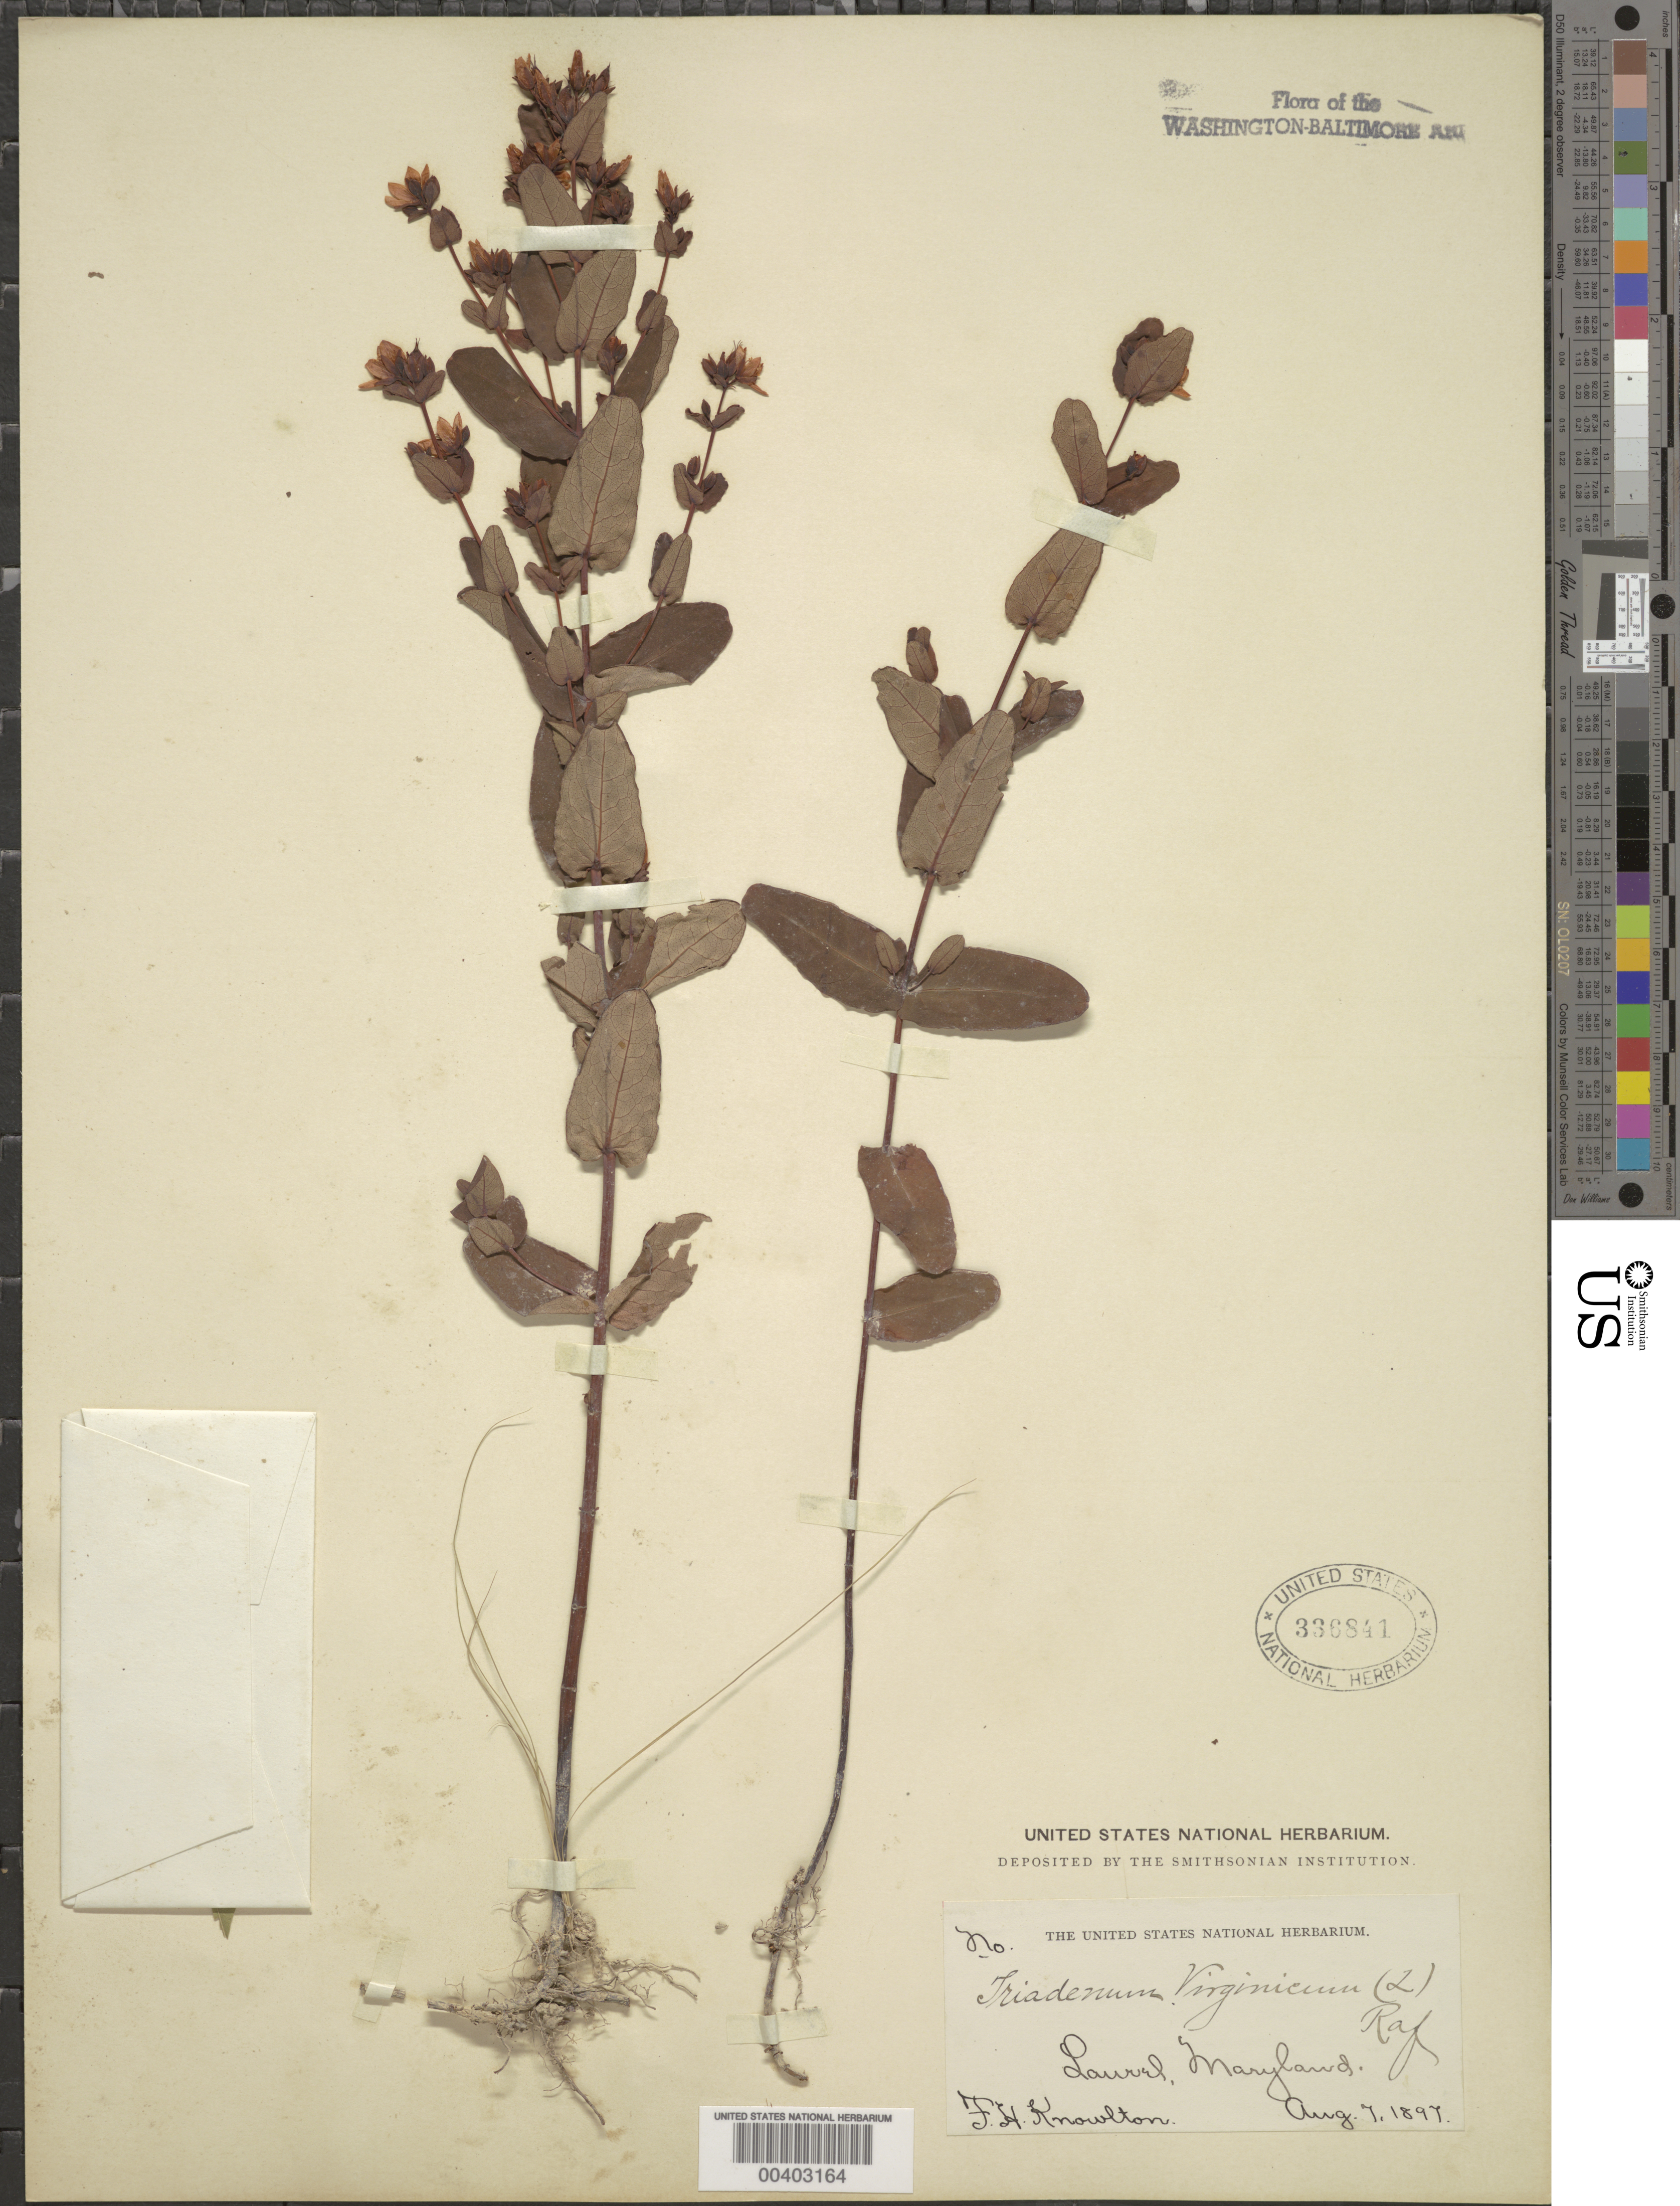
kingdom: Plantae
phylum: Tracheophyta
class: Magnoliopsida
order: Malpighiales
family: Hypericaceae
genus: Triadenum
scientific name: Triadenum virginicum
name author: (L.) Raf.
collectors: F. H. Knowlton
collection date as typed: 07 Aug 1897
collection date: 1897-08-07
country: United States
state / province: Maryland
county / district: Prince George's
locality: Laurel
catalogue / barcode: US 336841